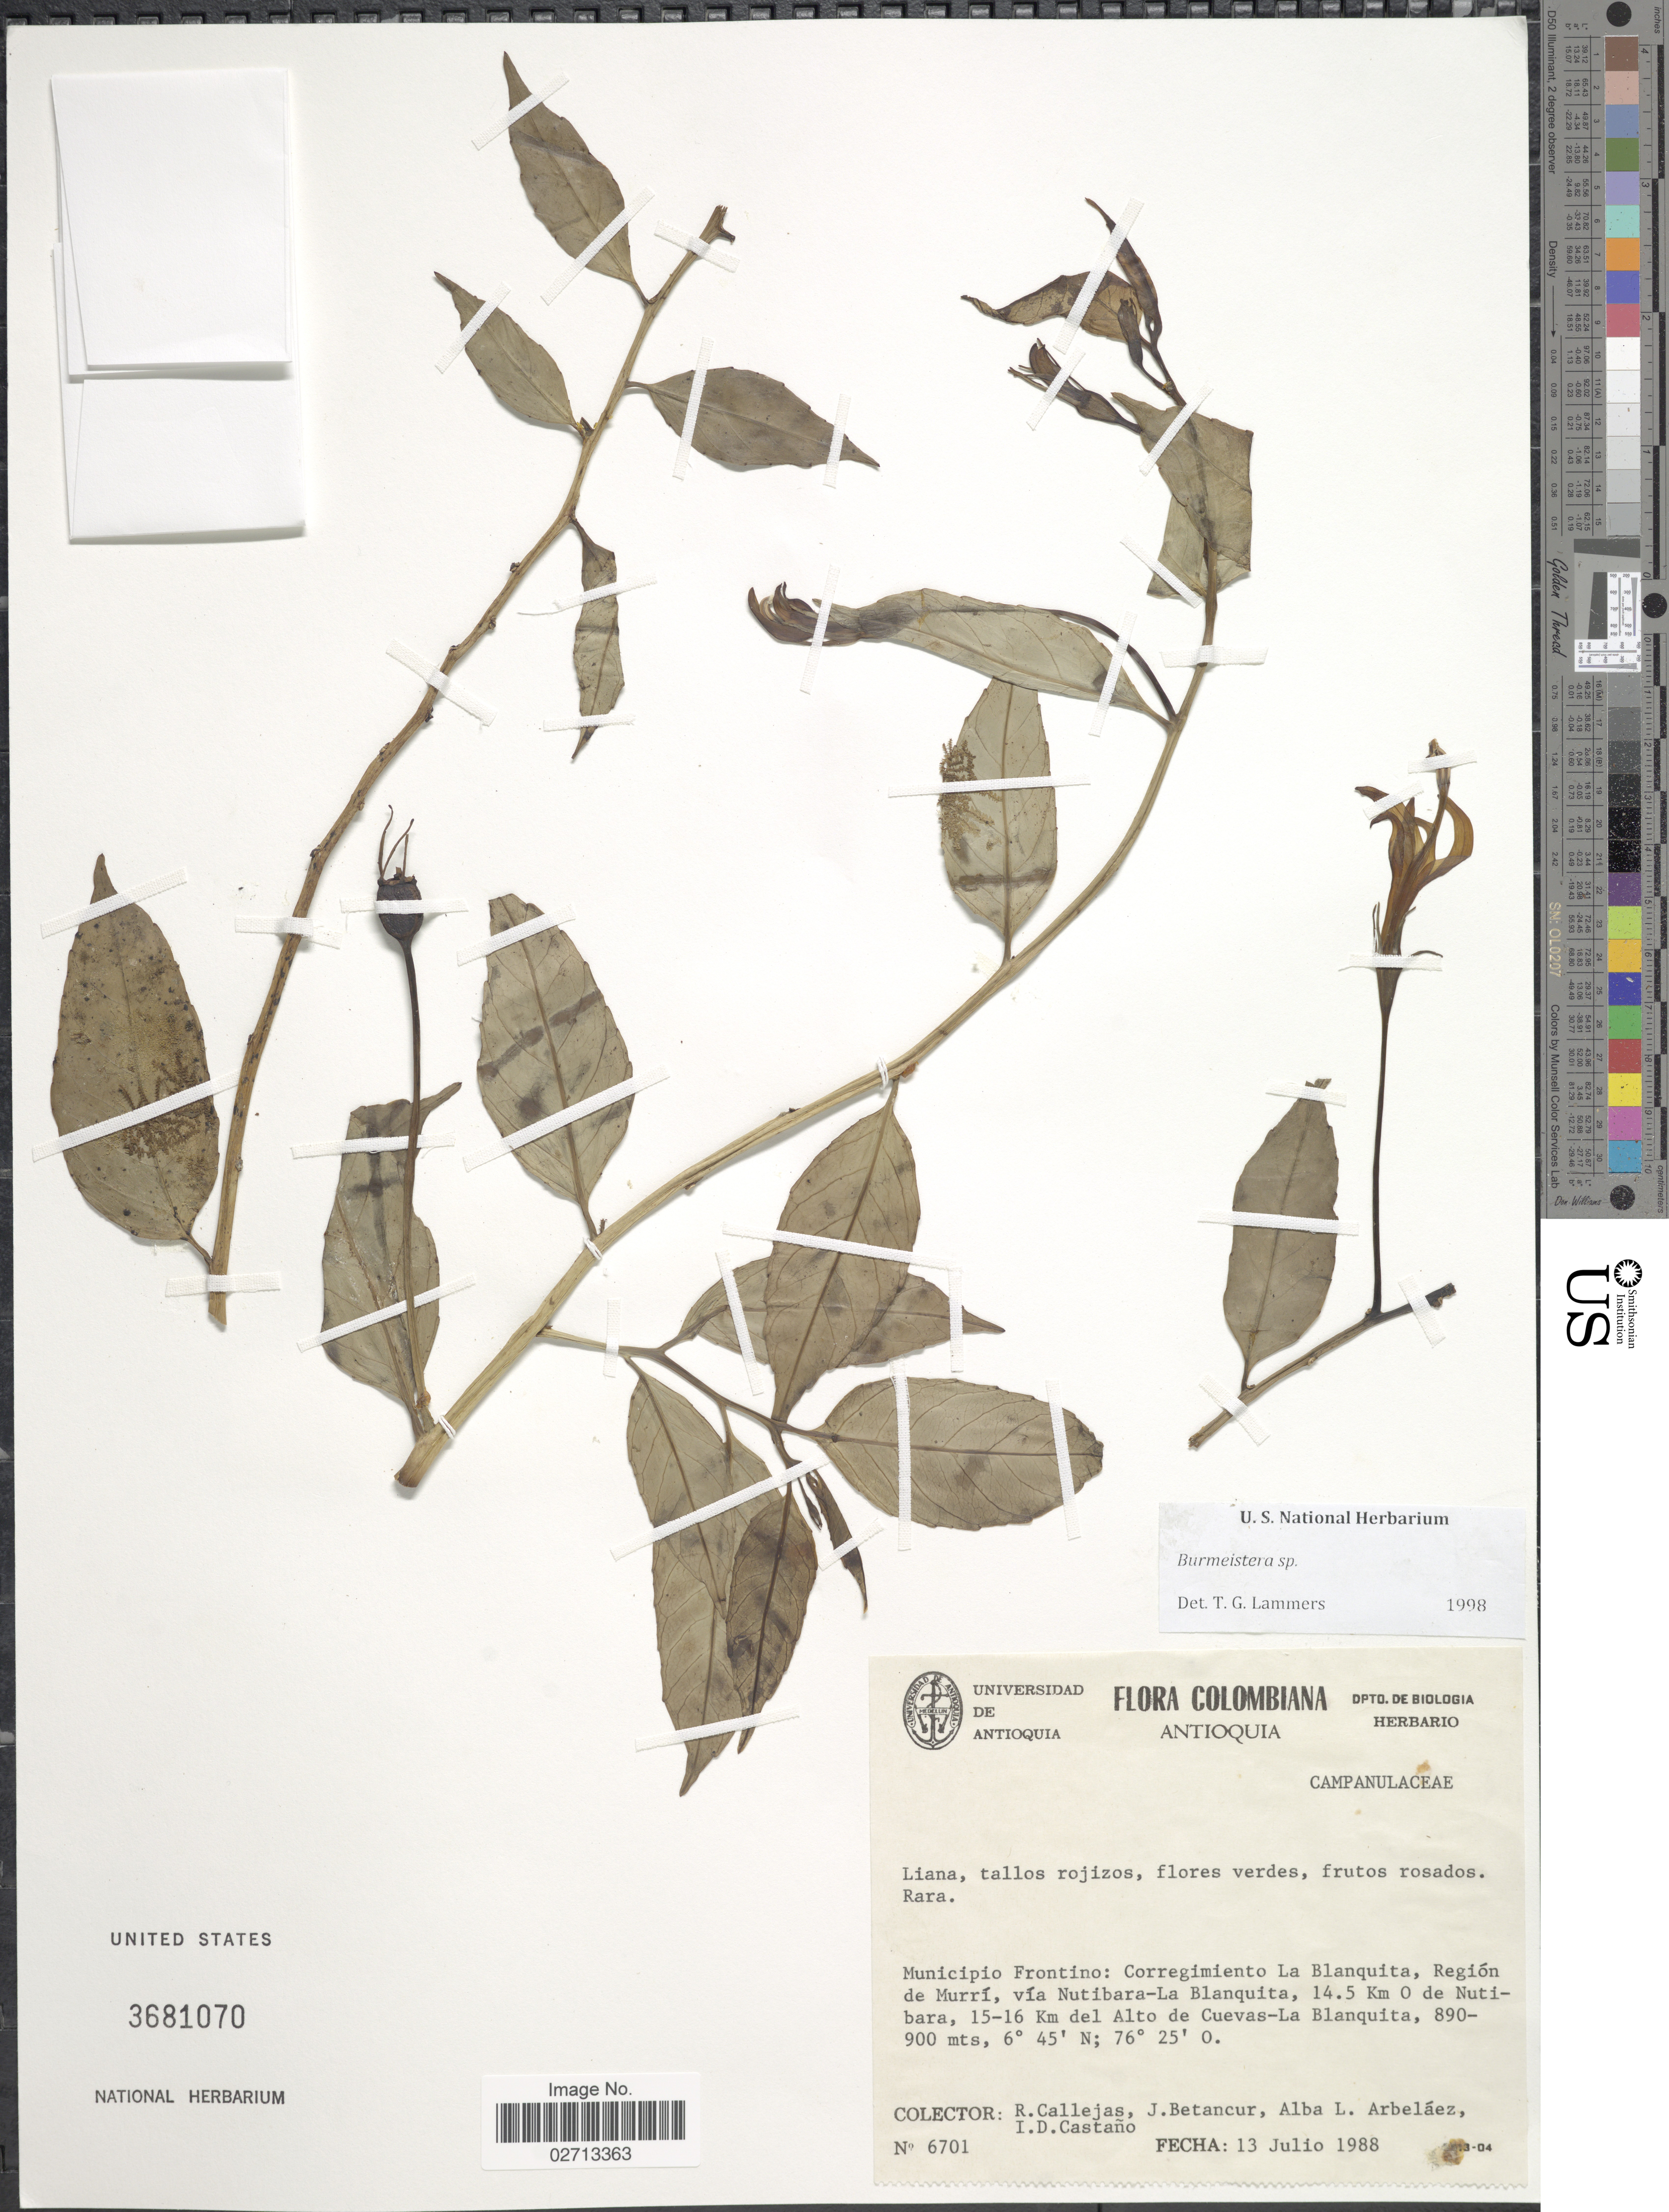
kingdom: Plantae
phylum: Tracheophyta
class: Magnoliopsida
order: Asterales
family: Campanulaceae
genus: Burmeistera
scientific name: Burmeistera luciae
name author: Zapata-Corr. et al.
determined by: Zapata-Correa, Diego Alejandro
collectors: R. Callejas, J. Betancur, A. L. Arbelaez & I. Castaño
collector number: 6701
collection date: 1988-07-13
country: Colombia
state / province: Antioquia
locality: Municipio Frontino: Corregimiento La Blanquita, Región de Murrí, vía Nutibara-La Blanquita, 14.5 km O de Nutibara, 15-16 Km del Alto de Cuevas-La Blanquita.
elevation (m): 890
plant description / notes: Paratype: Burmeistera luciae Zapata-Corr., Garzón & Ruiz-Mol., Phytotaxa 637(3): 270 (2024).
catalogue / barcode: US 3681070